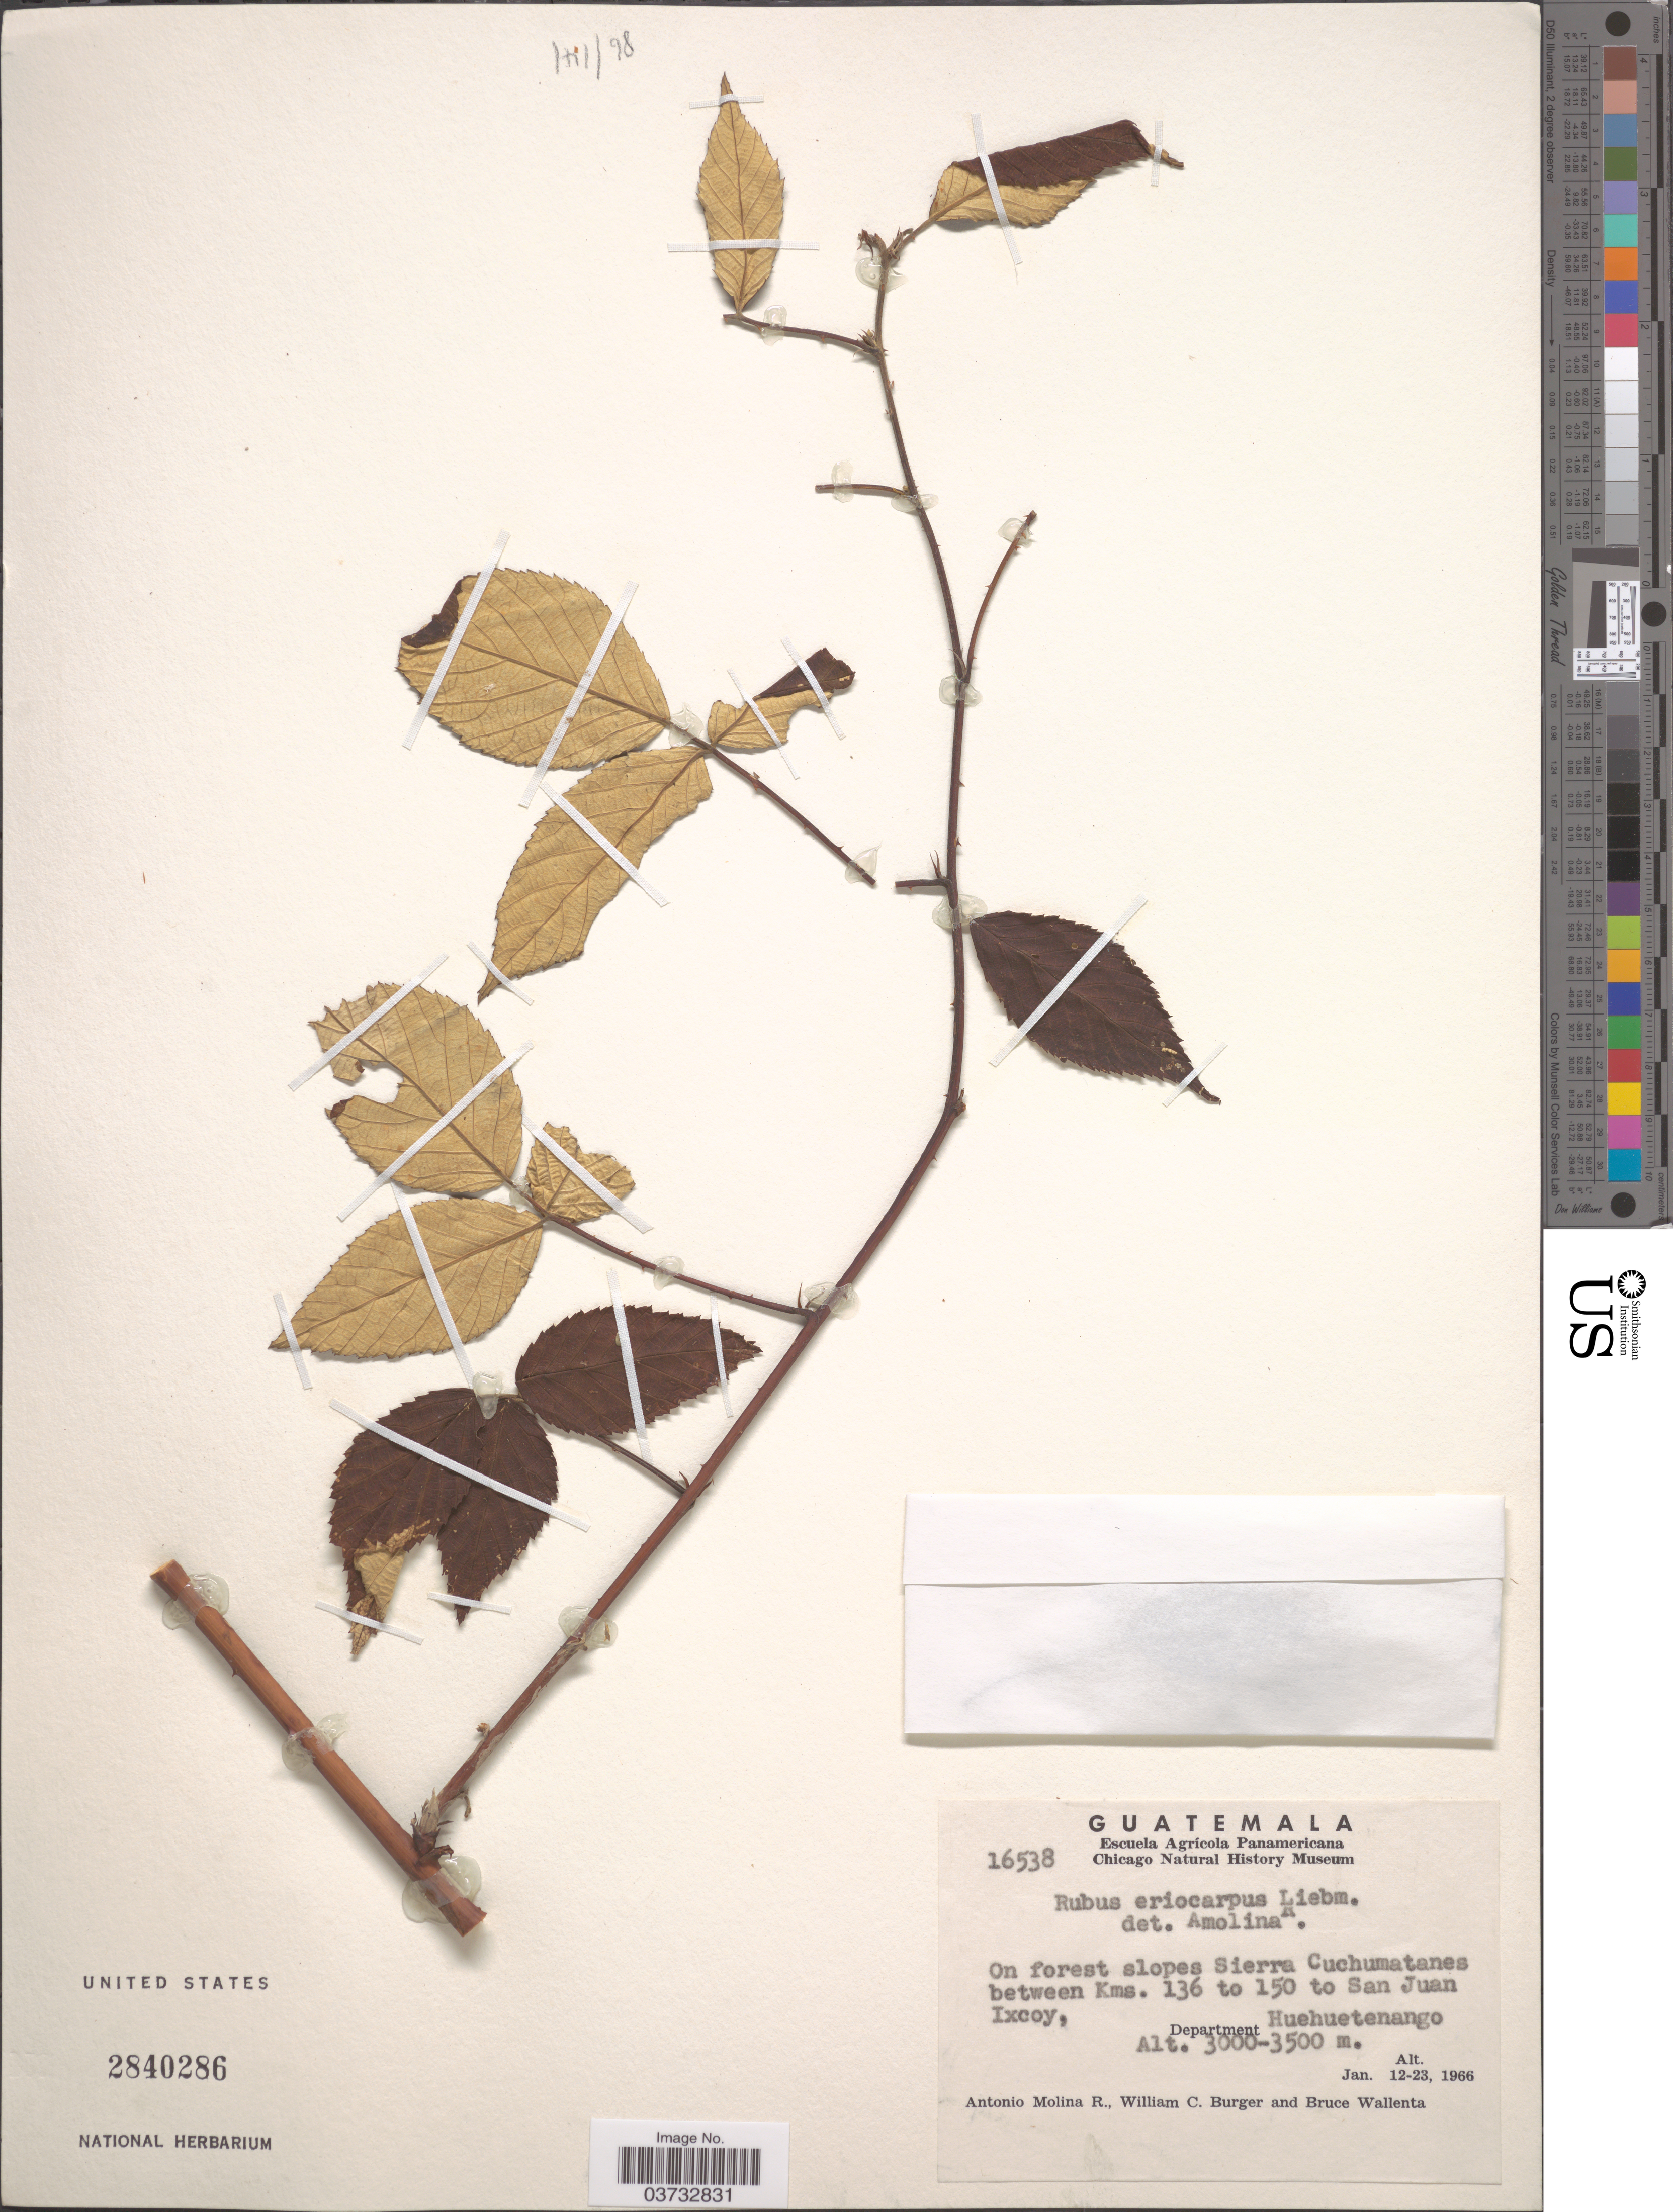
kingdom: Plantae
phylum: Tracheophyta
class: Magnoliopsida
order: Rosales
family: Rosaceae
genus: Rubus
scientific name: Rubus eriocarpus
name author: Liebm.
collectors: A. Molina R., W. Burger & B. Wallenta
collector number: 16538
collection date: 1966-01-12/1966-01-23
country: Guatemala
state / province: Huehuetenango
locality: On forest slopes Sierra Cuchumatanes between Kms. 136 to 150 to San Juan Ixcoy, Department Huehuetenango.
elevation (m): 3000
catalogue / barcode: US 2840286